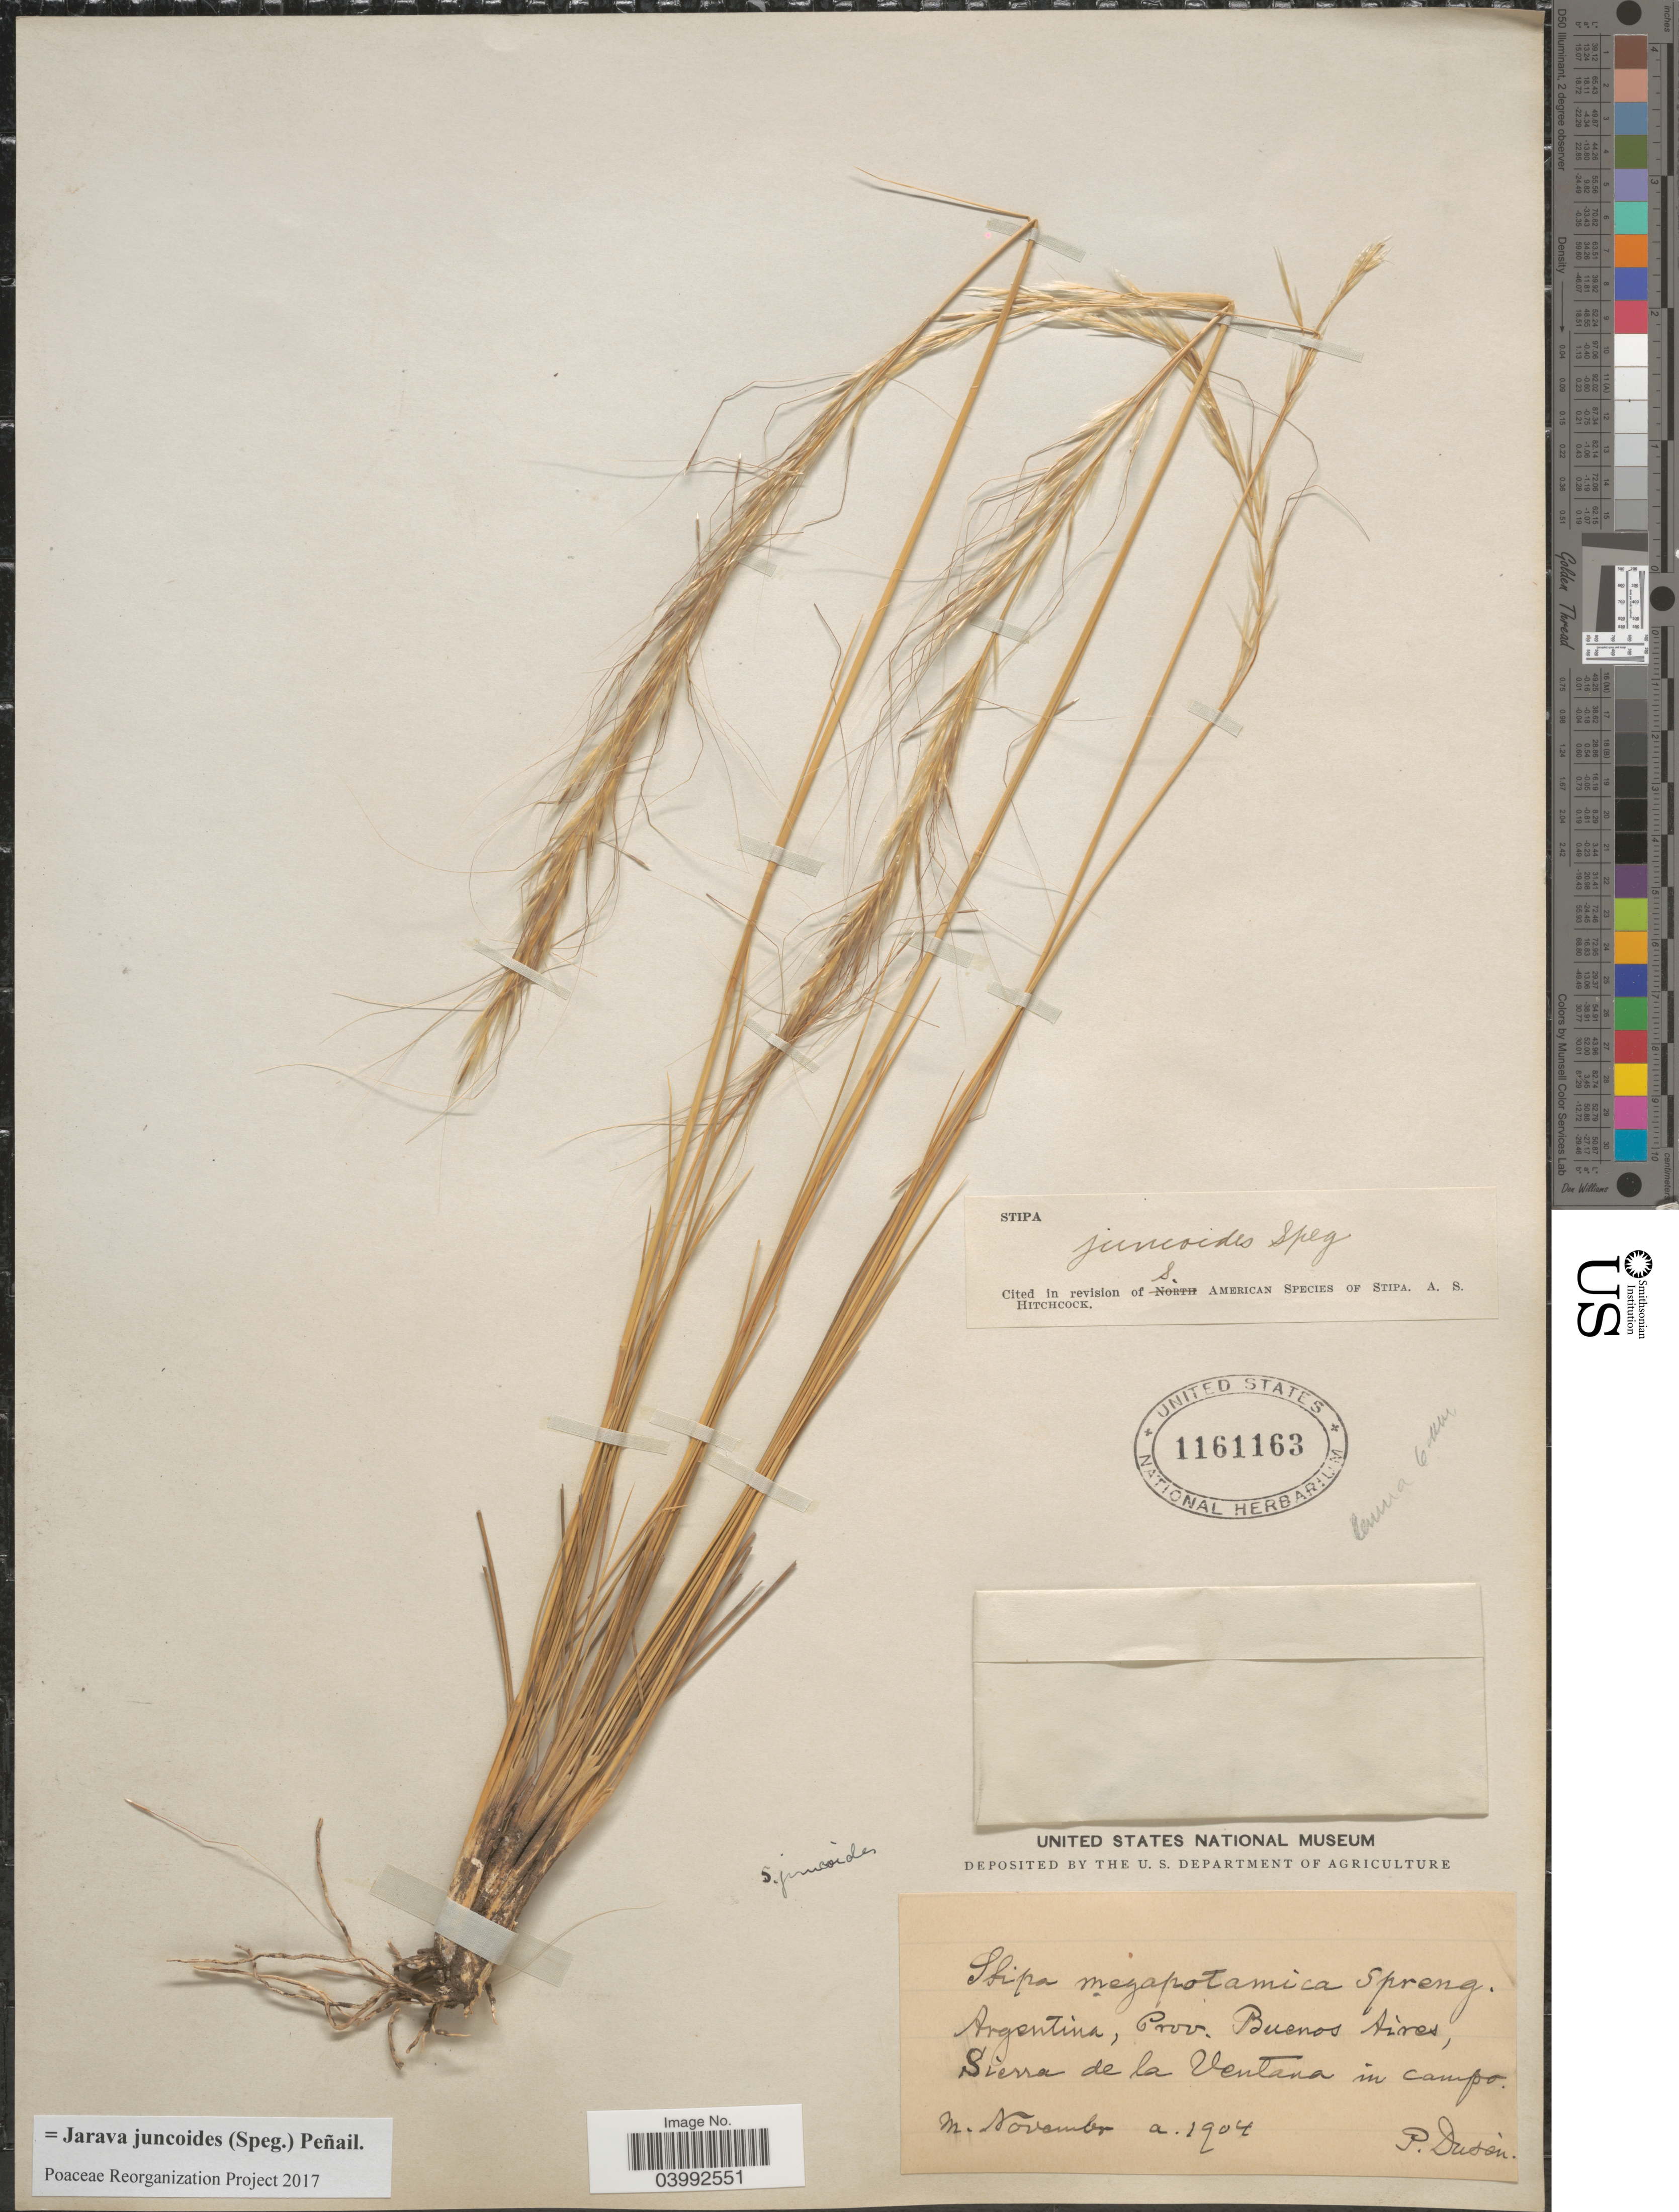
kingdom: Plantae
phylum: Tracheophyta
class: Liliopsida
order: Poales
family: Poaceae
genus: Jarava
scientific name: Jarava juncoides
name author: (Speg.) Peñail.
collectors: P. Dusén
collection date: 1904-11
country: Argentina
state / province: Buenos Aires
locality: Sierra de la Ventana in campo.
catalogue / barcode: US 1161163